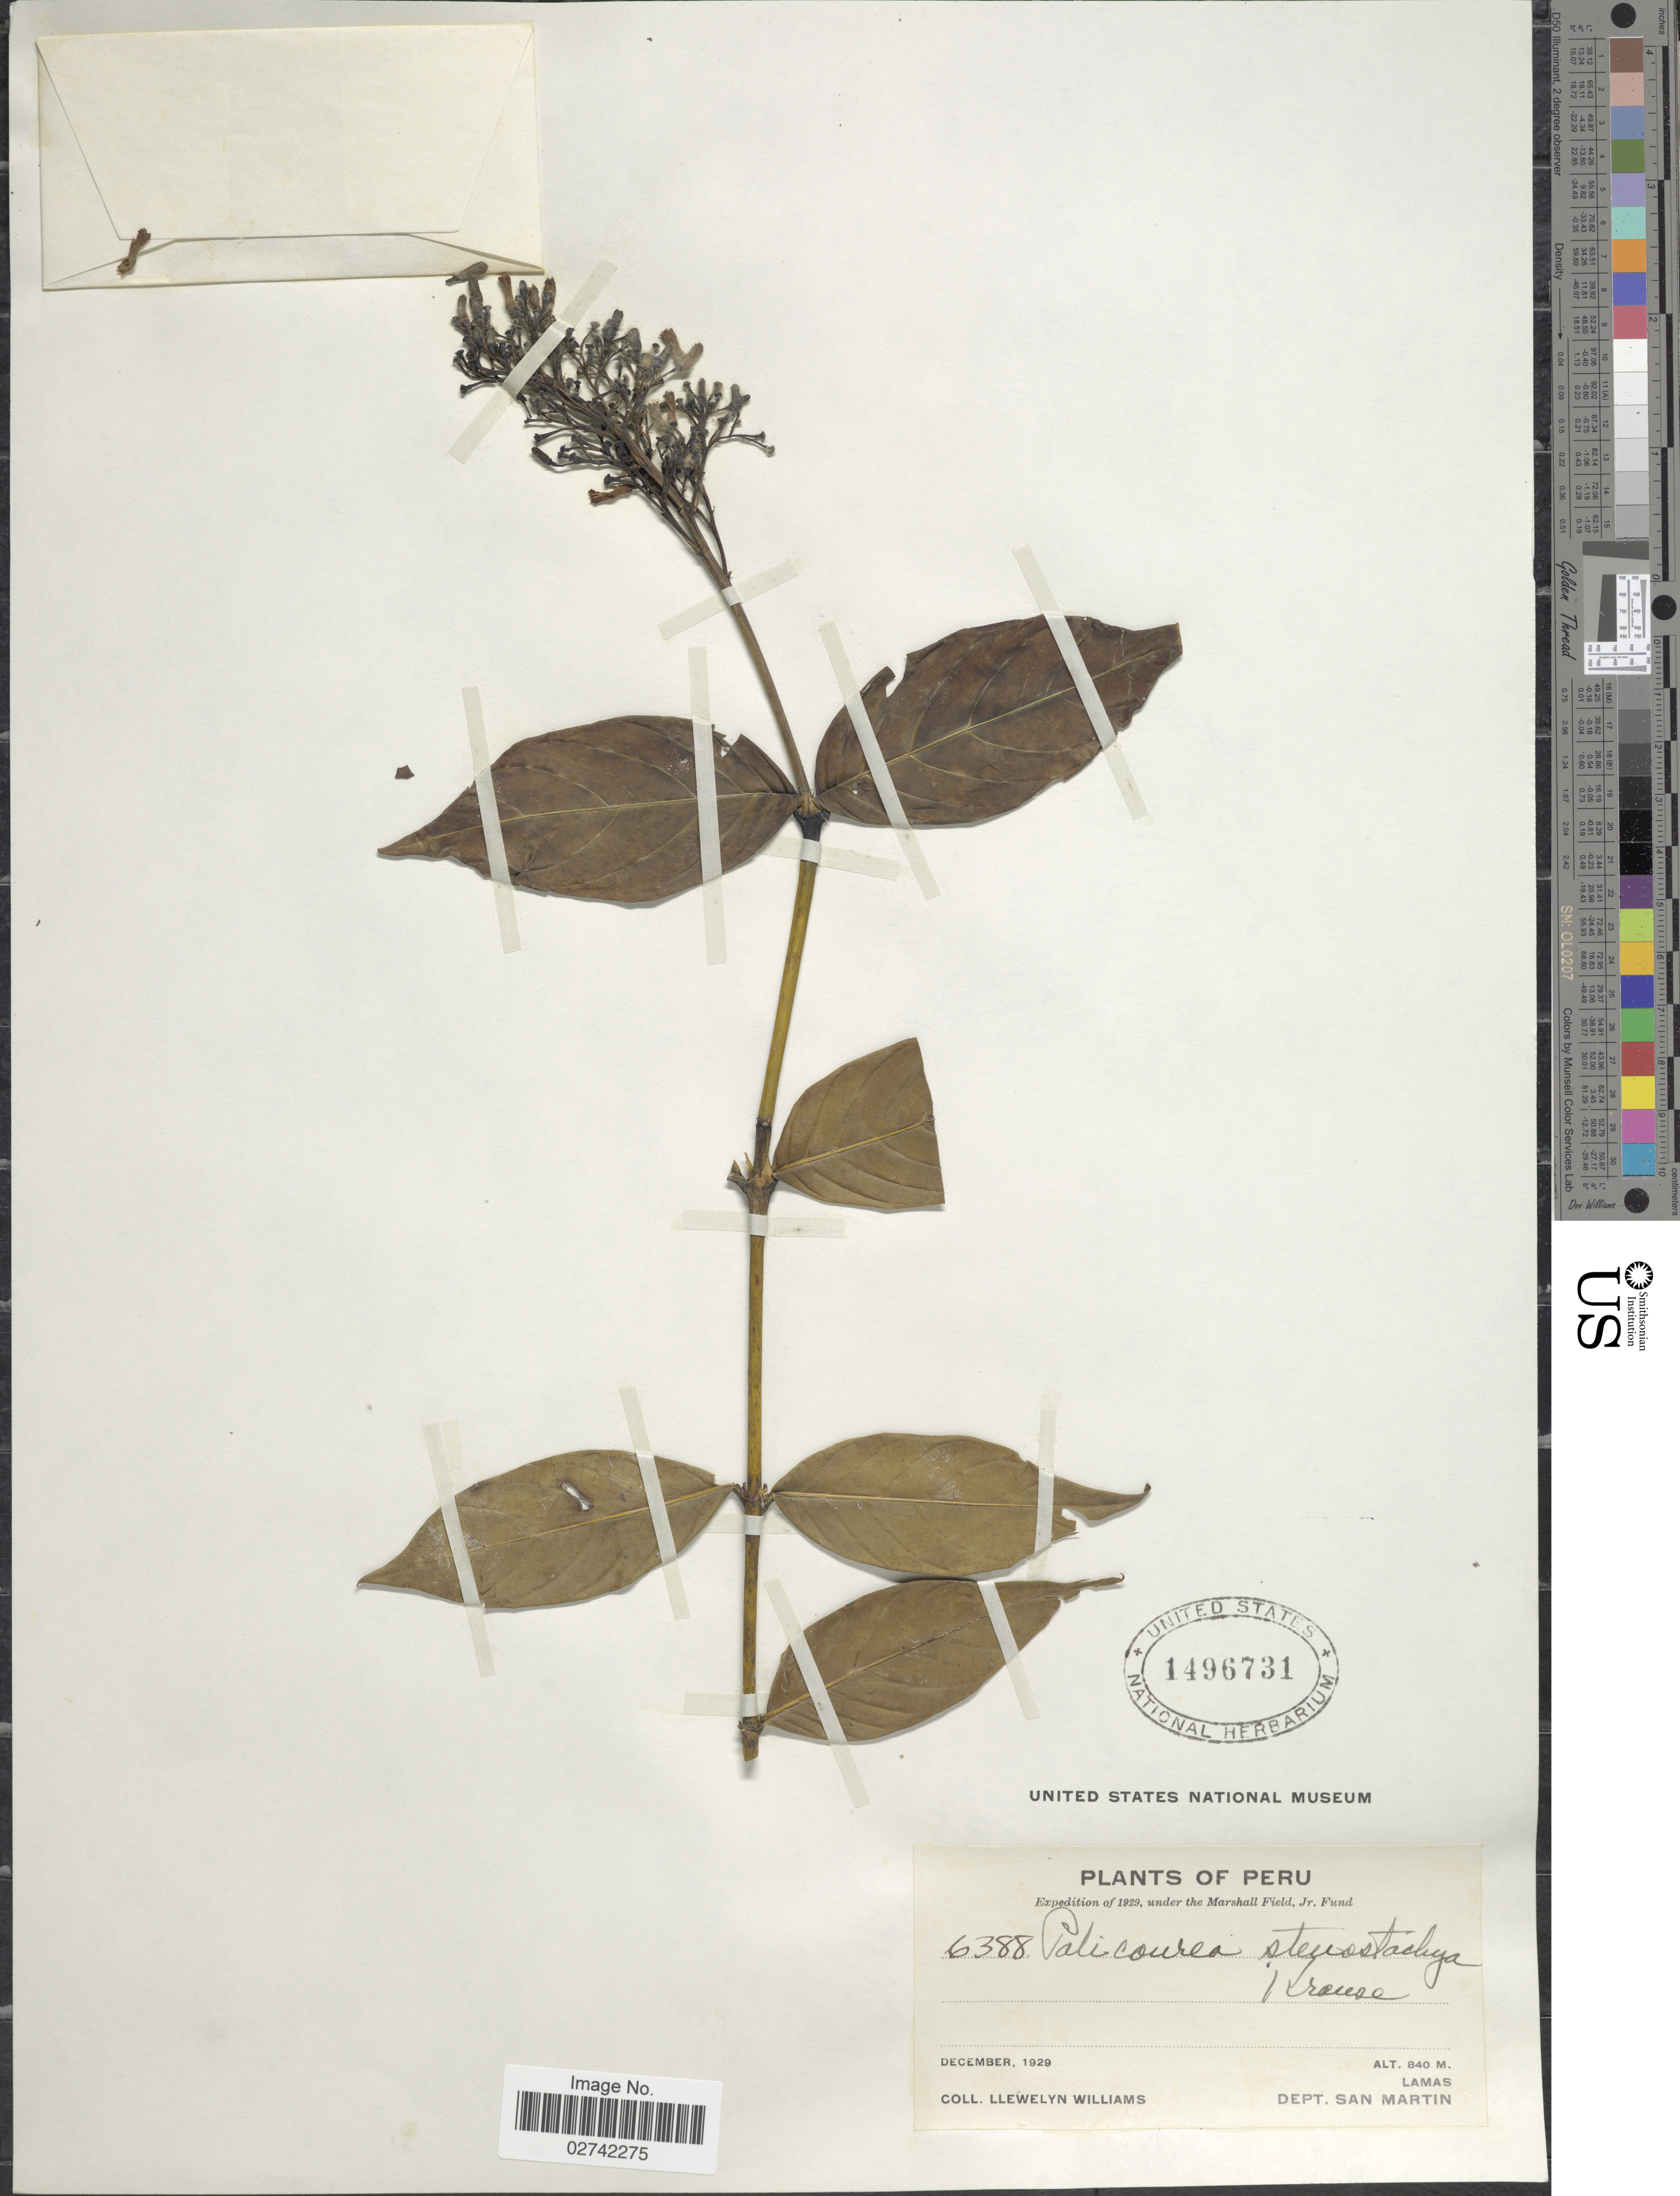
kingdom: Plantae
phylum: Tracheophyta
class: Magnoliopsida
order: Gentianales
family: Rubiaceae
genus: Palicourea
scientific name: Palicourea stenostachya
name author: (Standl.) C.M. Taylor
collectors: Ll. Williams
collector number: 6388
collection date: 1929-12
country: Peru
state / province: San Martín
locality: Lamas.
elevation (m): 840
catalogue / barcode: US 1496731